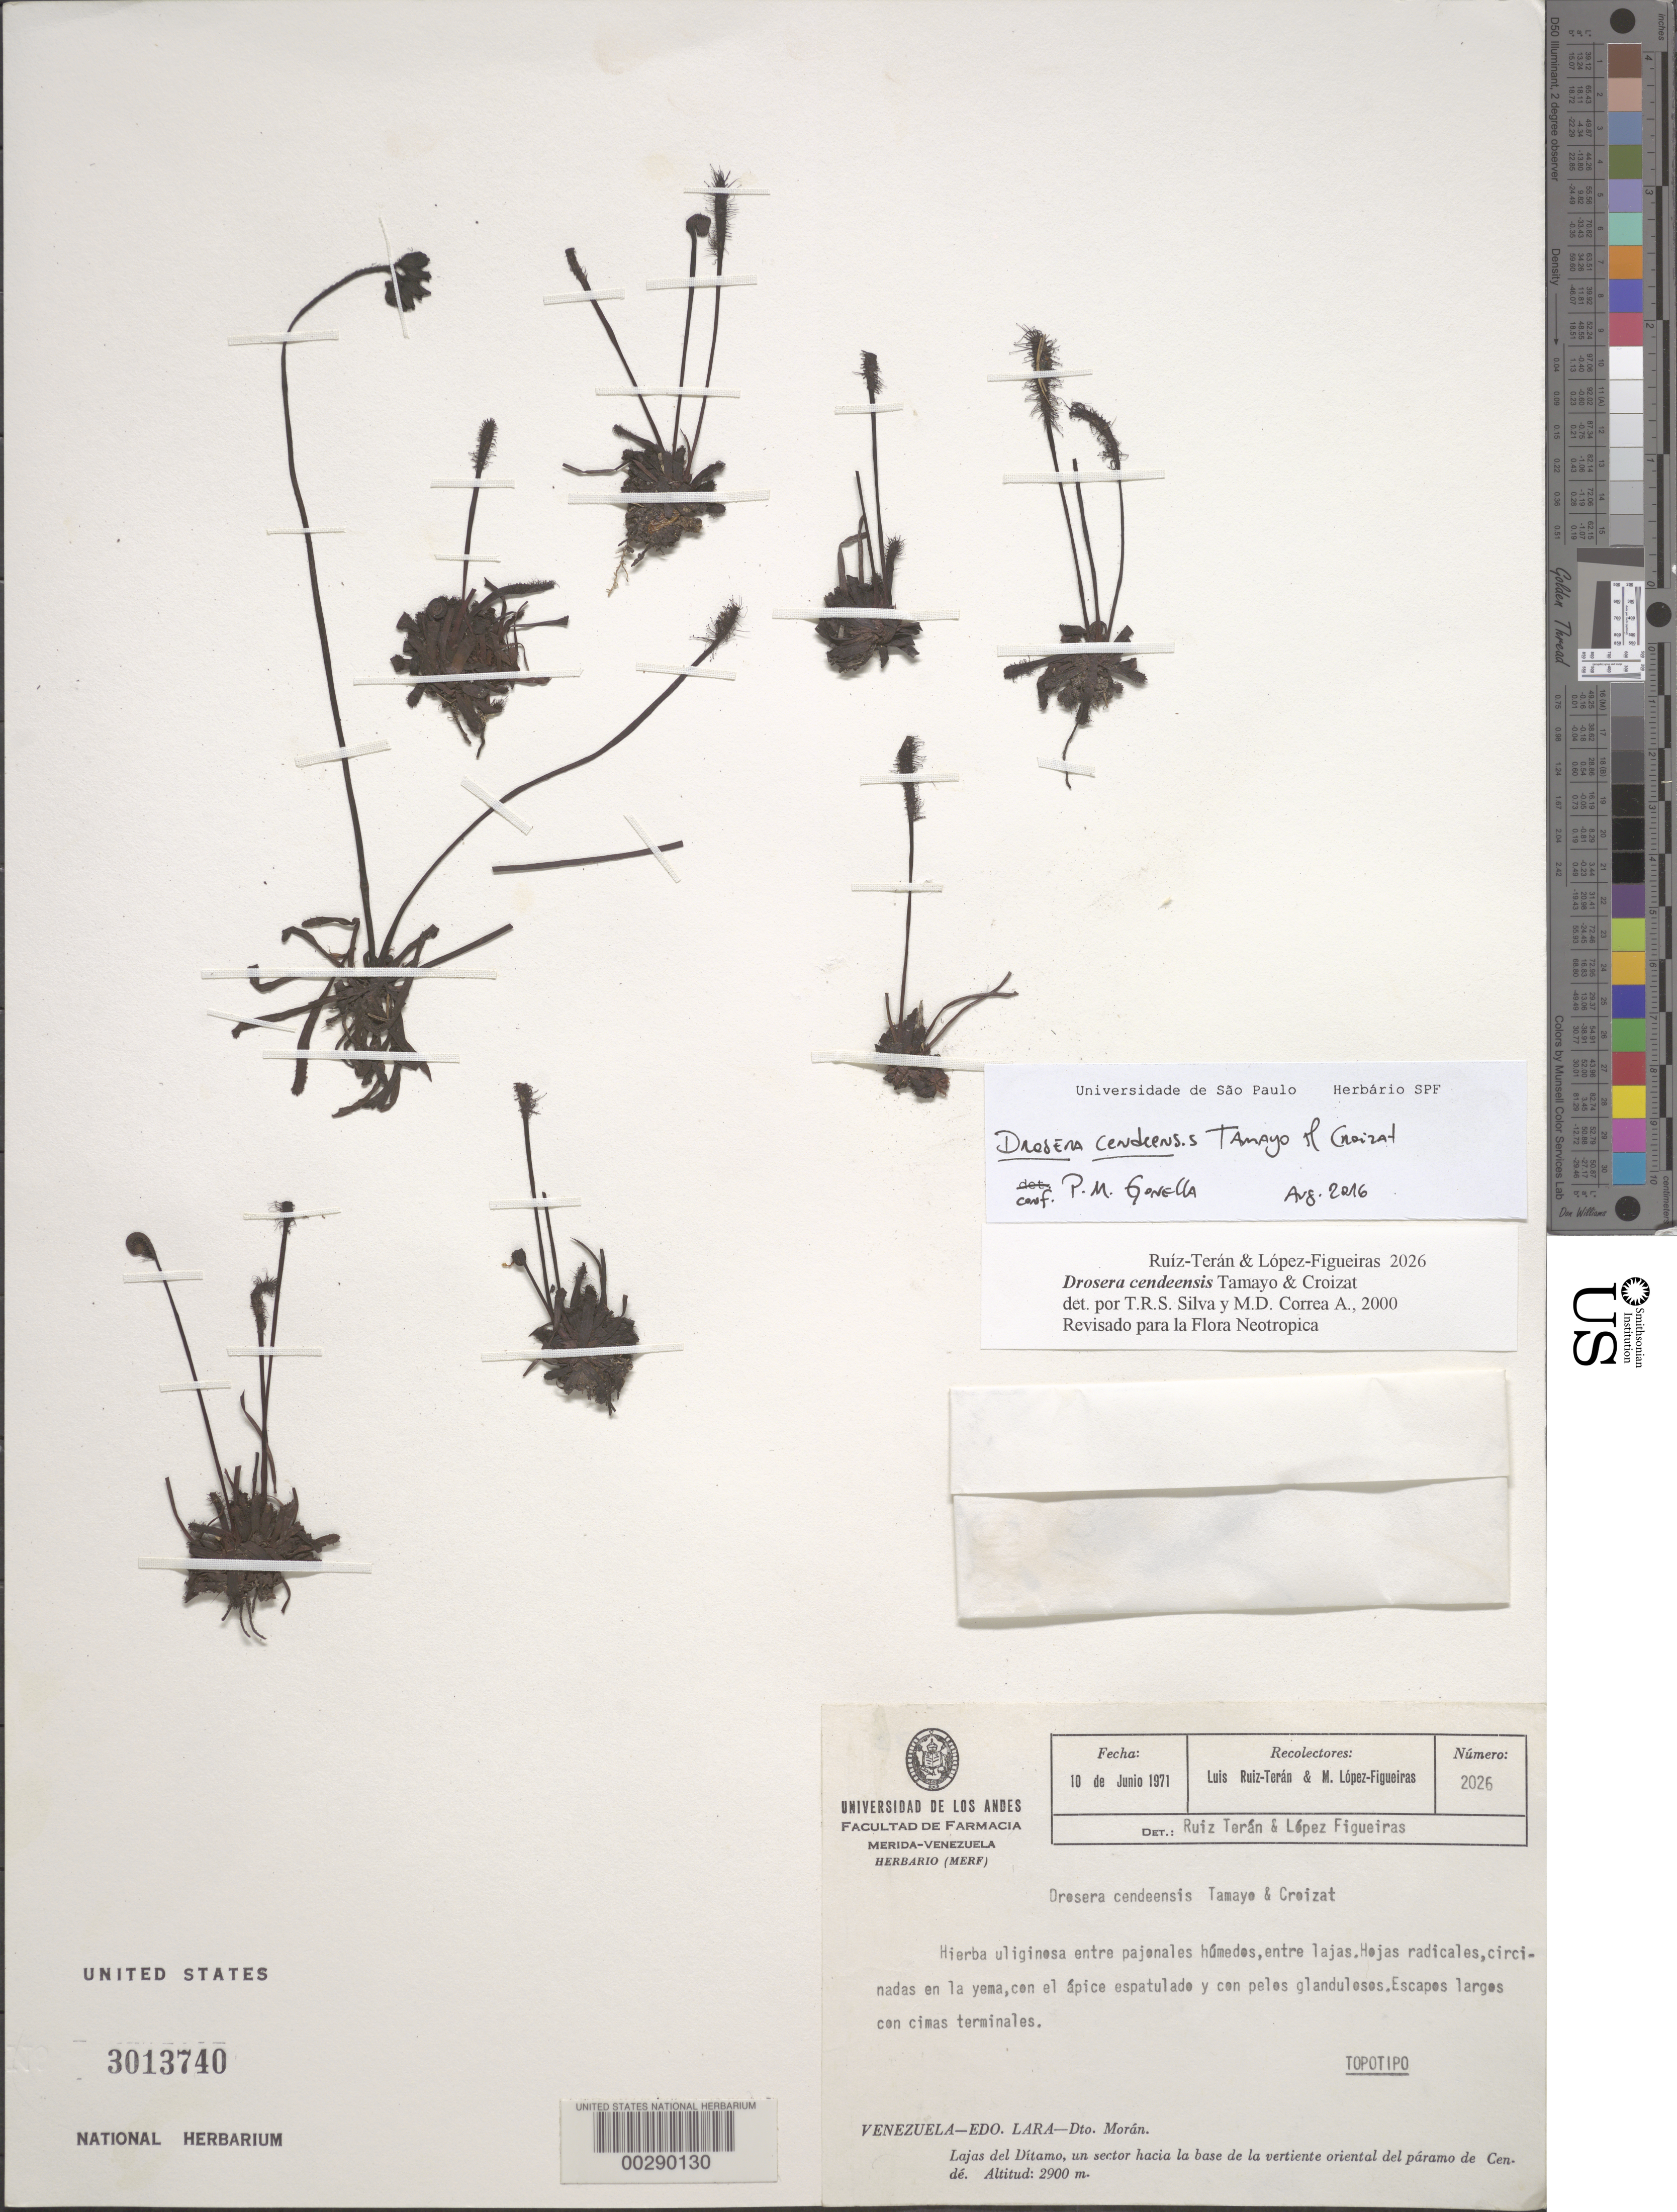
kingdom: Plantae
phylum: Tracheophyta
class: Magnoliopsida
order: Caryophyllales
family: Droseraceae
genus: Drosera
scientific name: Drosera cendeensis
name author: Tamayo & Croizat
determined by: Gonella, P. M.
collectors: L. E. Ruíz-Terán & M. López Figueiras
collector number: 2026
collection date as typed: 10 Jun 1971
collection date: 1971-06-10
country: Venezuela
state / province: Lara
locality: Lajas del ditamo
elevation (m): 2900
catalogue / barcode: US 3013740